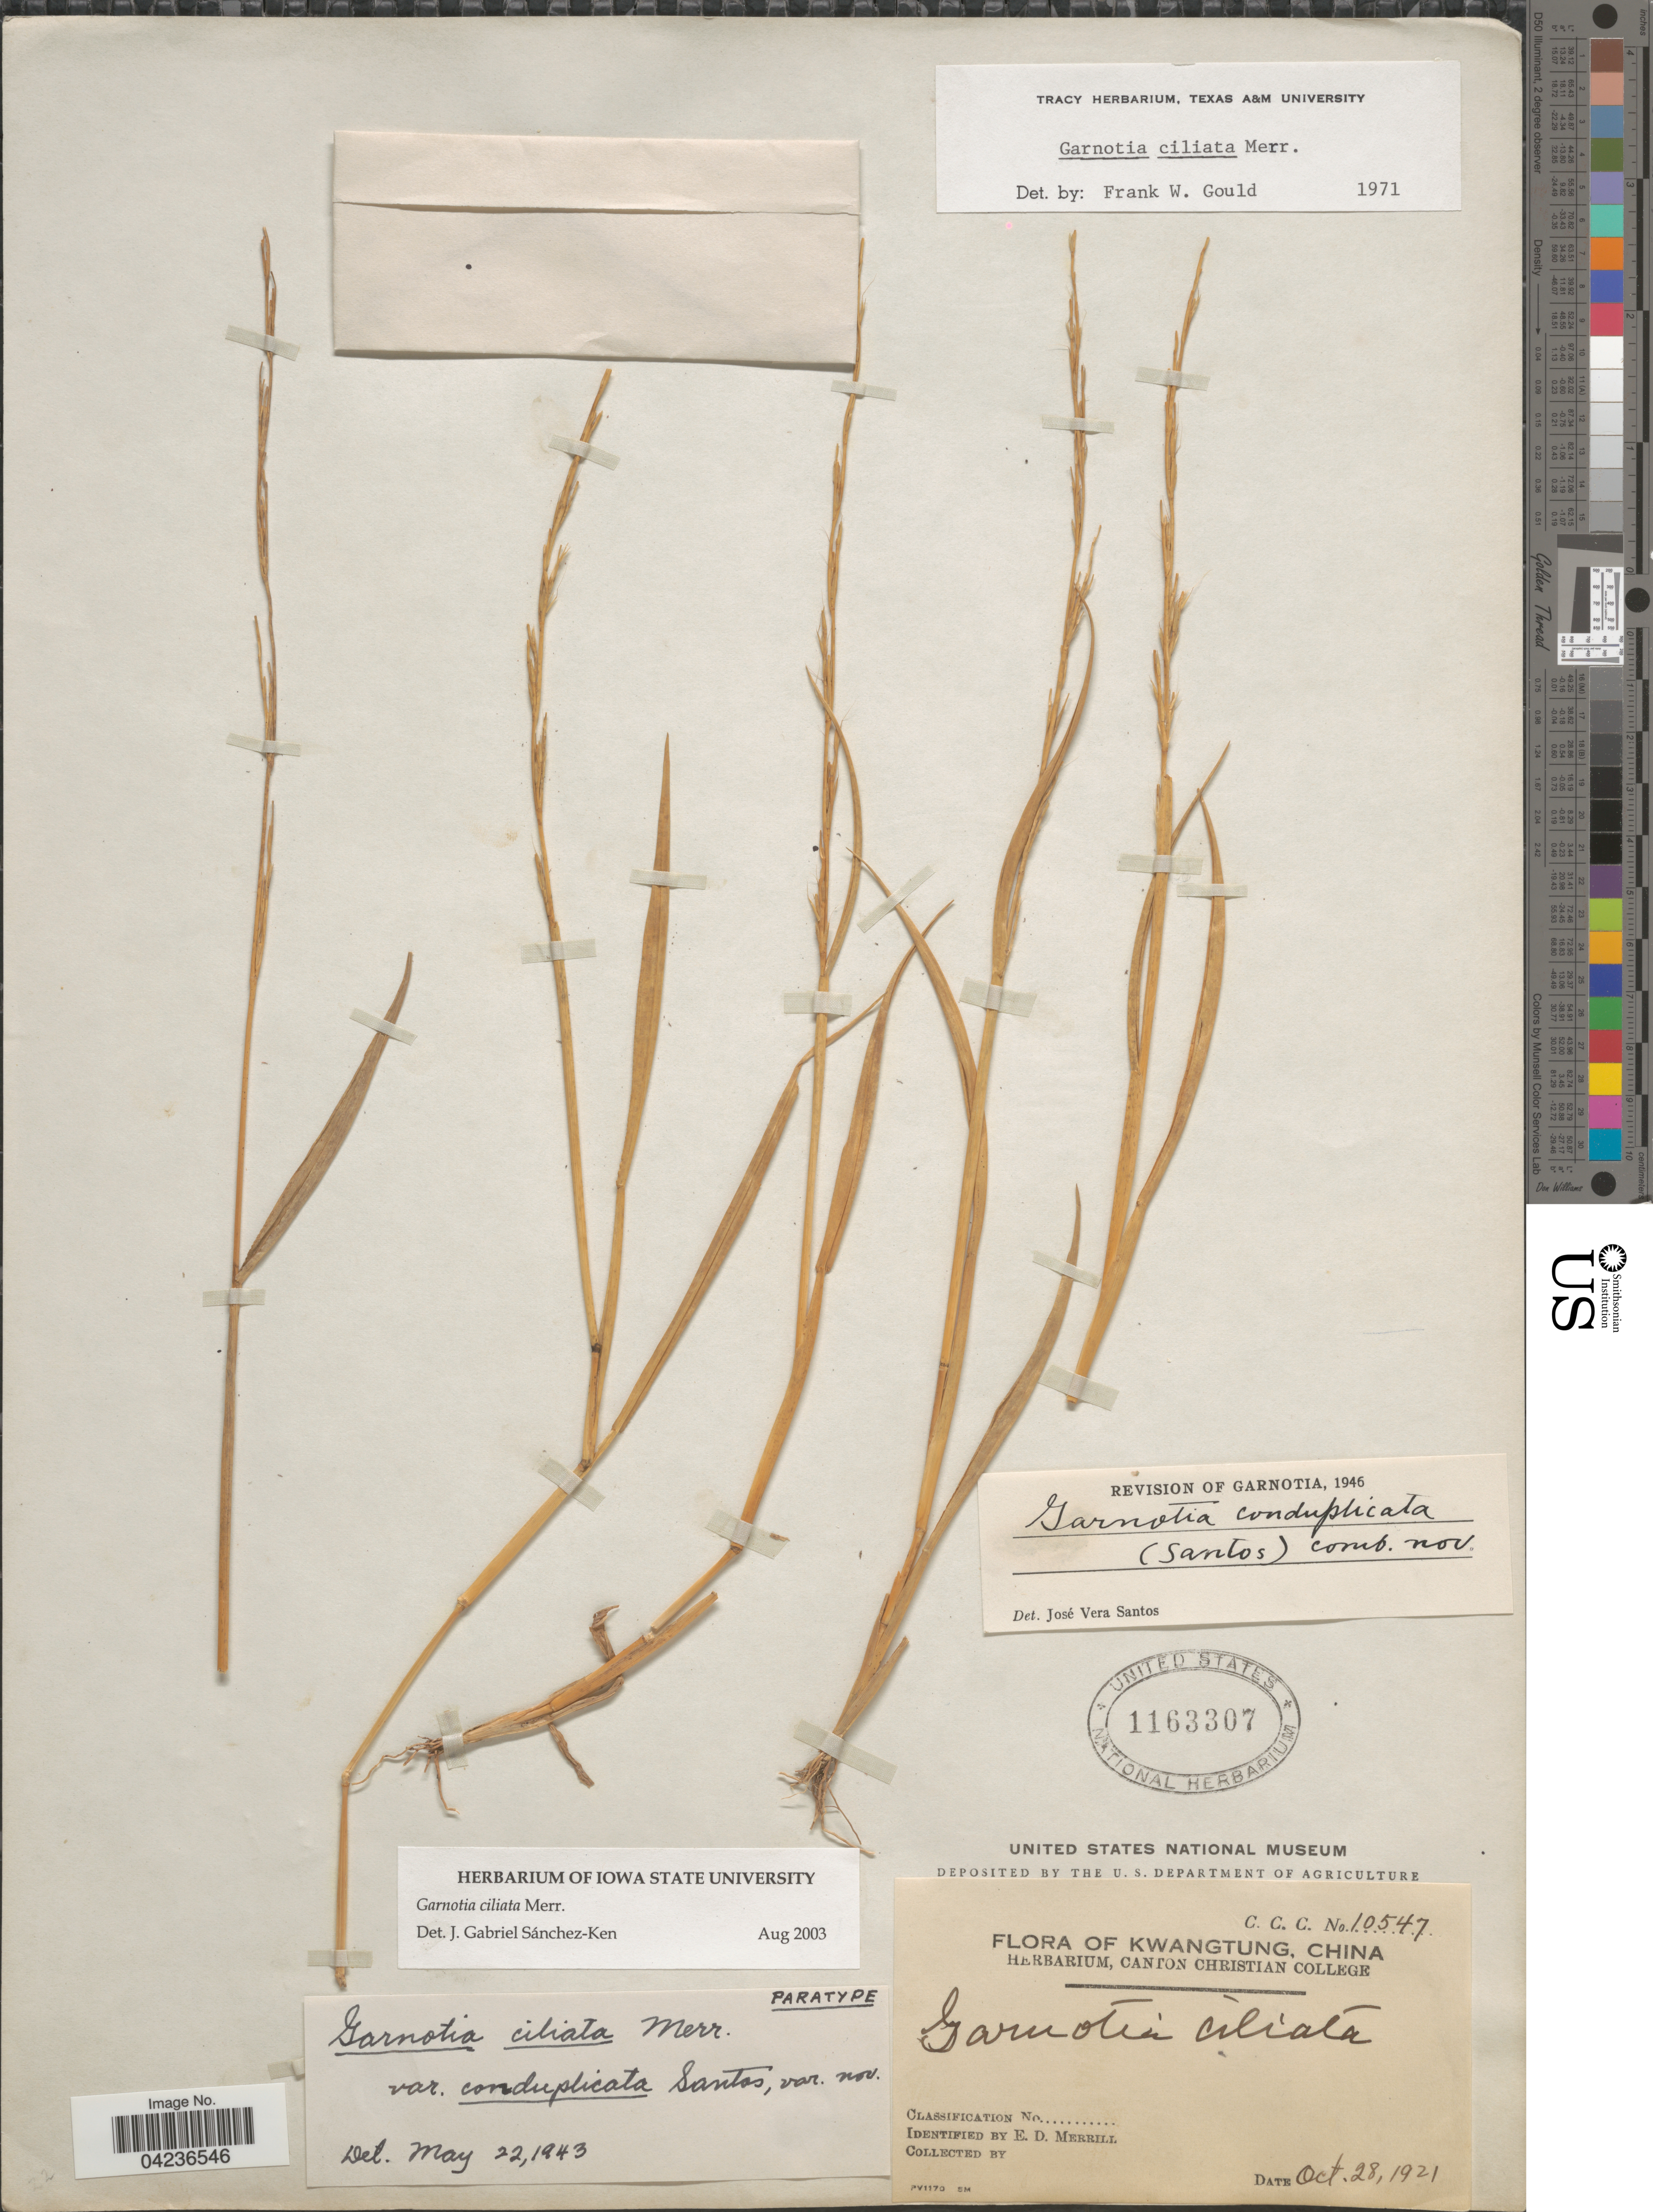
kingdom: Plantae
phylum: Tracheophyta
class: Liliopsida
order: Poales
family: Poaceae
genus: Garnotia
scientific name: Garnotia ciliata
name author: Merr.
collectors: E. D. Merrill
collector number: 10547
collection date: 1921-10-28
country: China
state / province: Guangdong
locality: Kwangtung.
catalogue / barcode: US 1163307